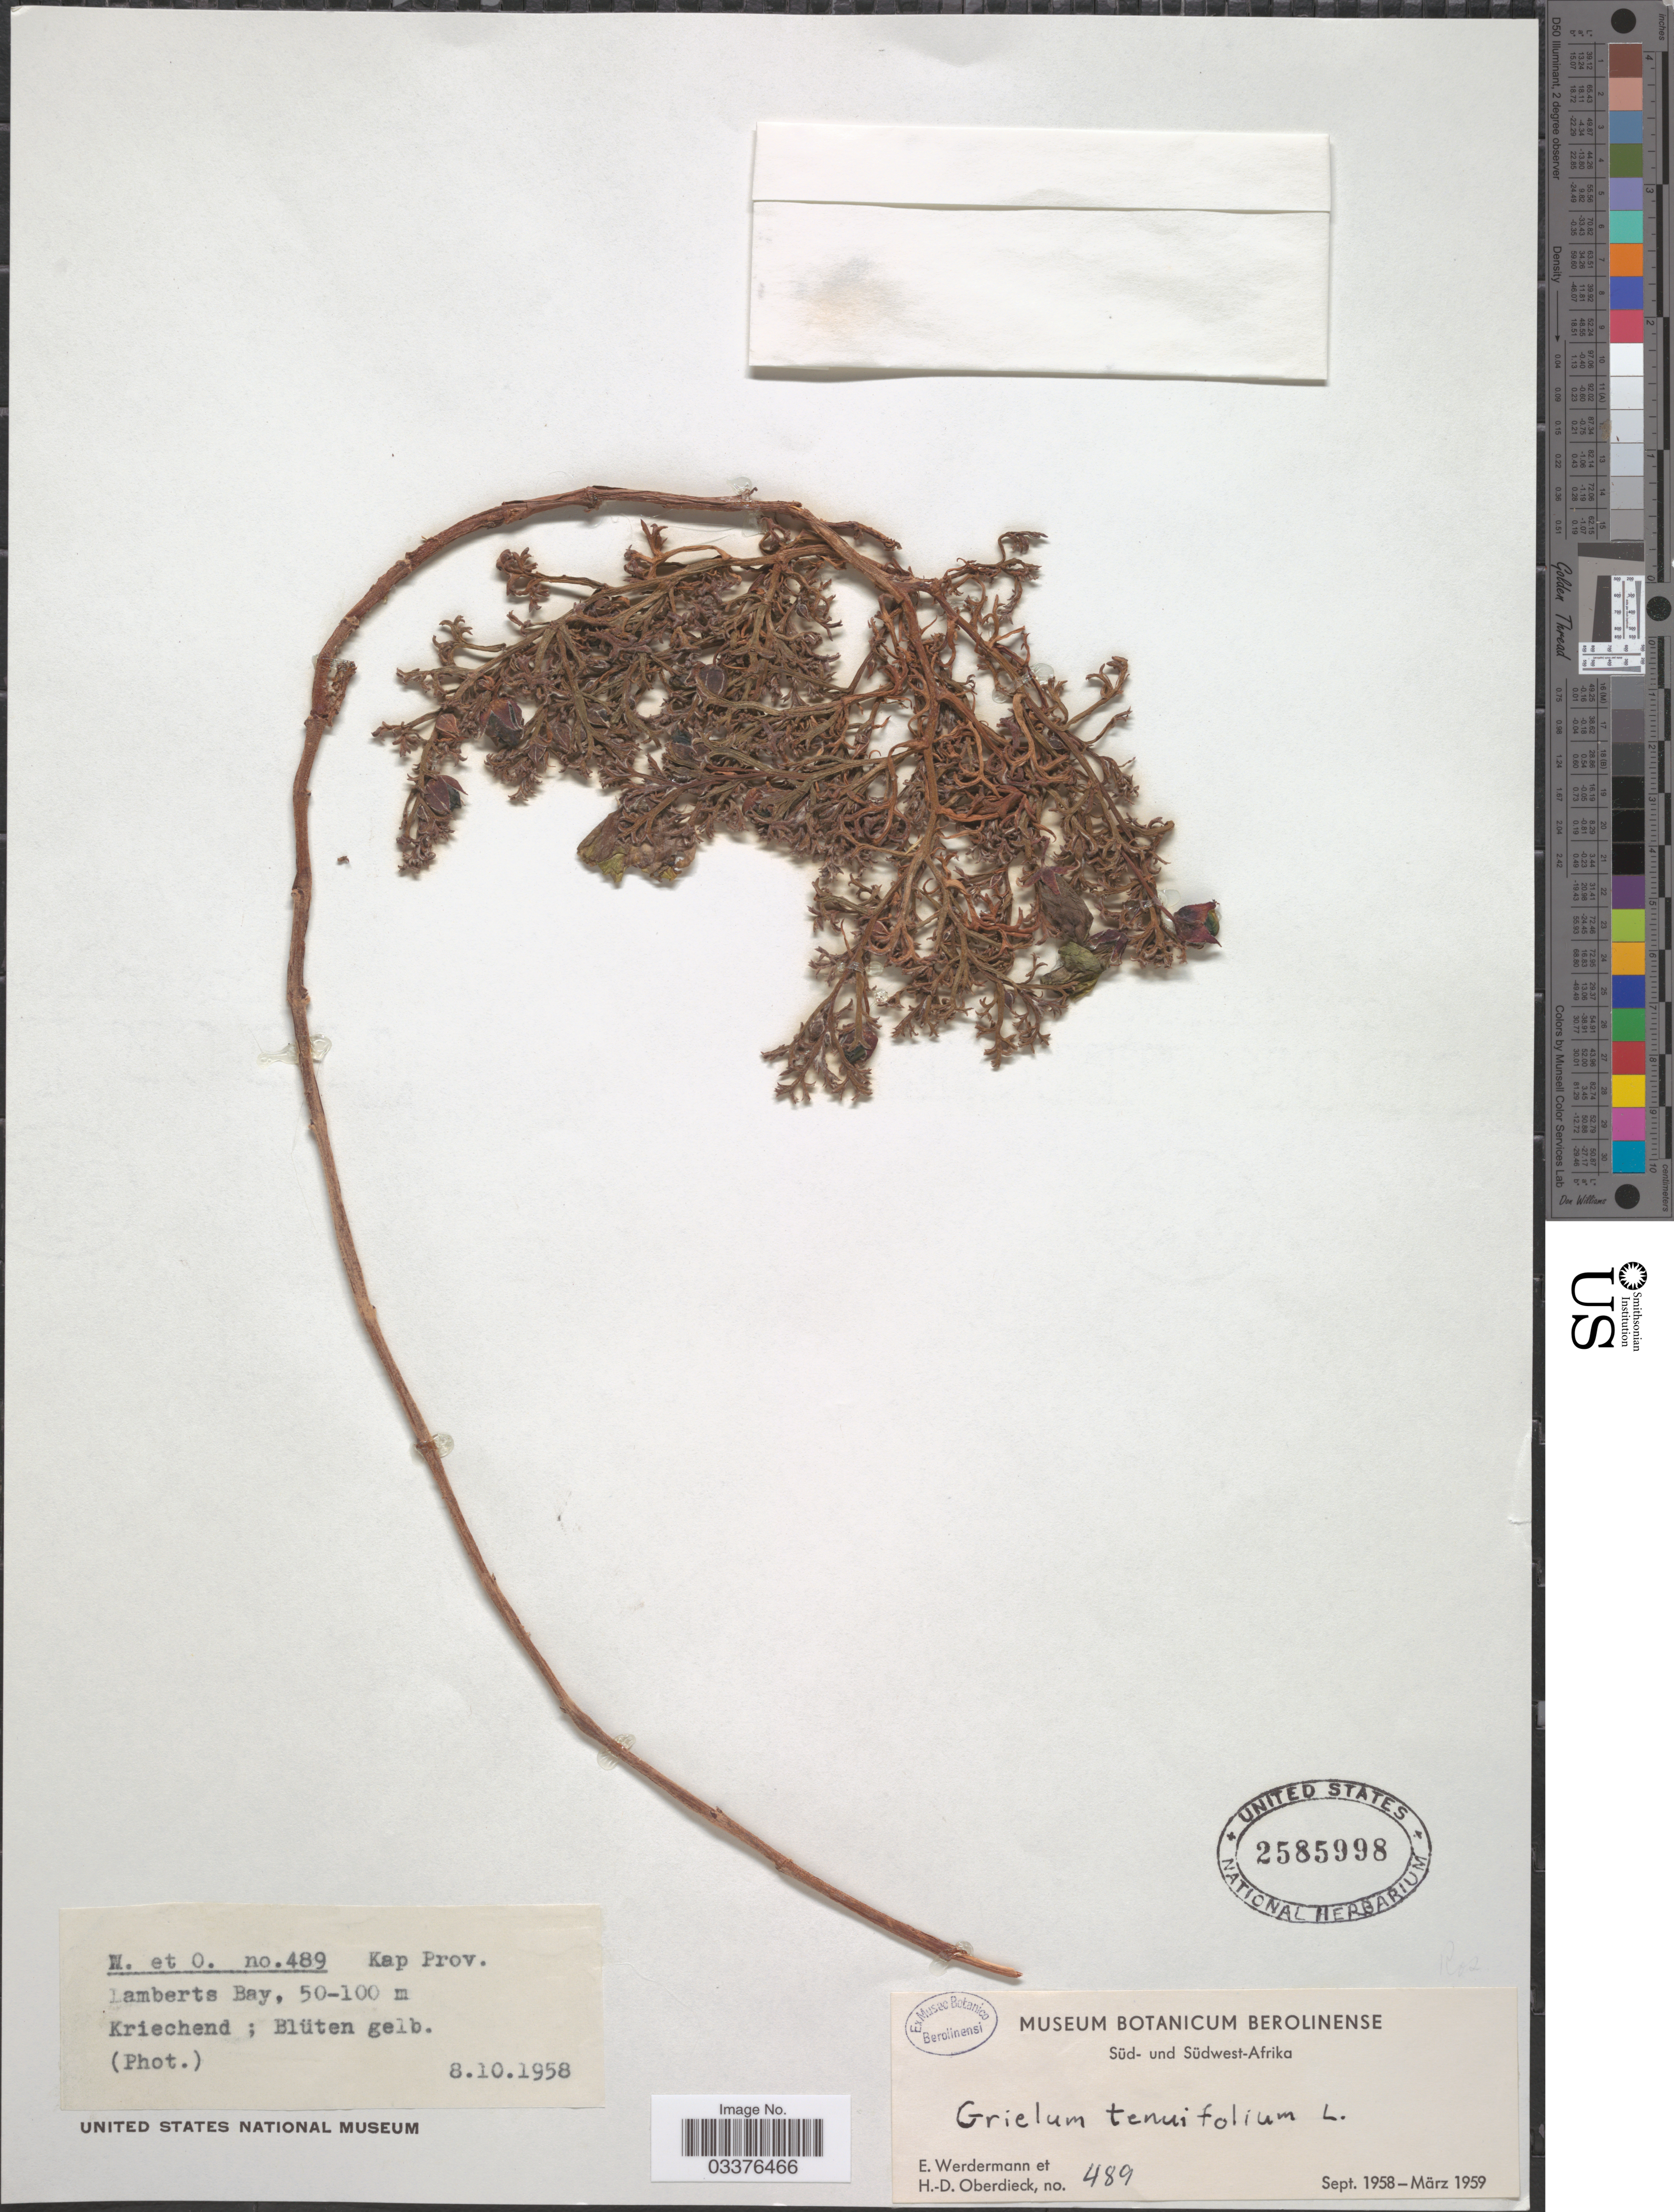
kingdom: Plantae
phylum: Tracheophyta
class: Magnoliopsida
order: Malvales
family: Neuradaceae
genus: Grielum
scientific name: Grielum tenuifolium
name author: L.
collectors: E. Werdermann & H. Oberdieck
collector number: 489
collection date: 1958-10-08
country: South Africa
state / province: Western Cape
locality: Süd-Afrika. Kap Prov. Lamberts Bay.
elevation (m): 50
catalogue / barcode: US 2585998